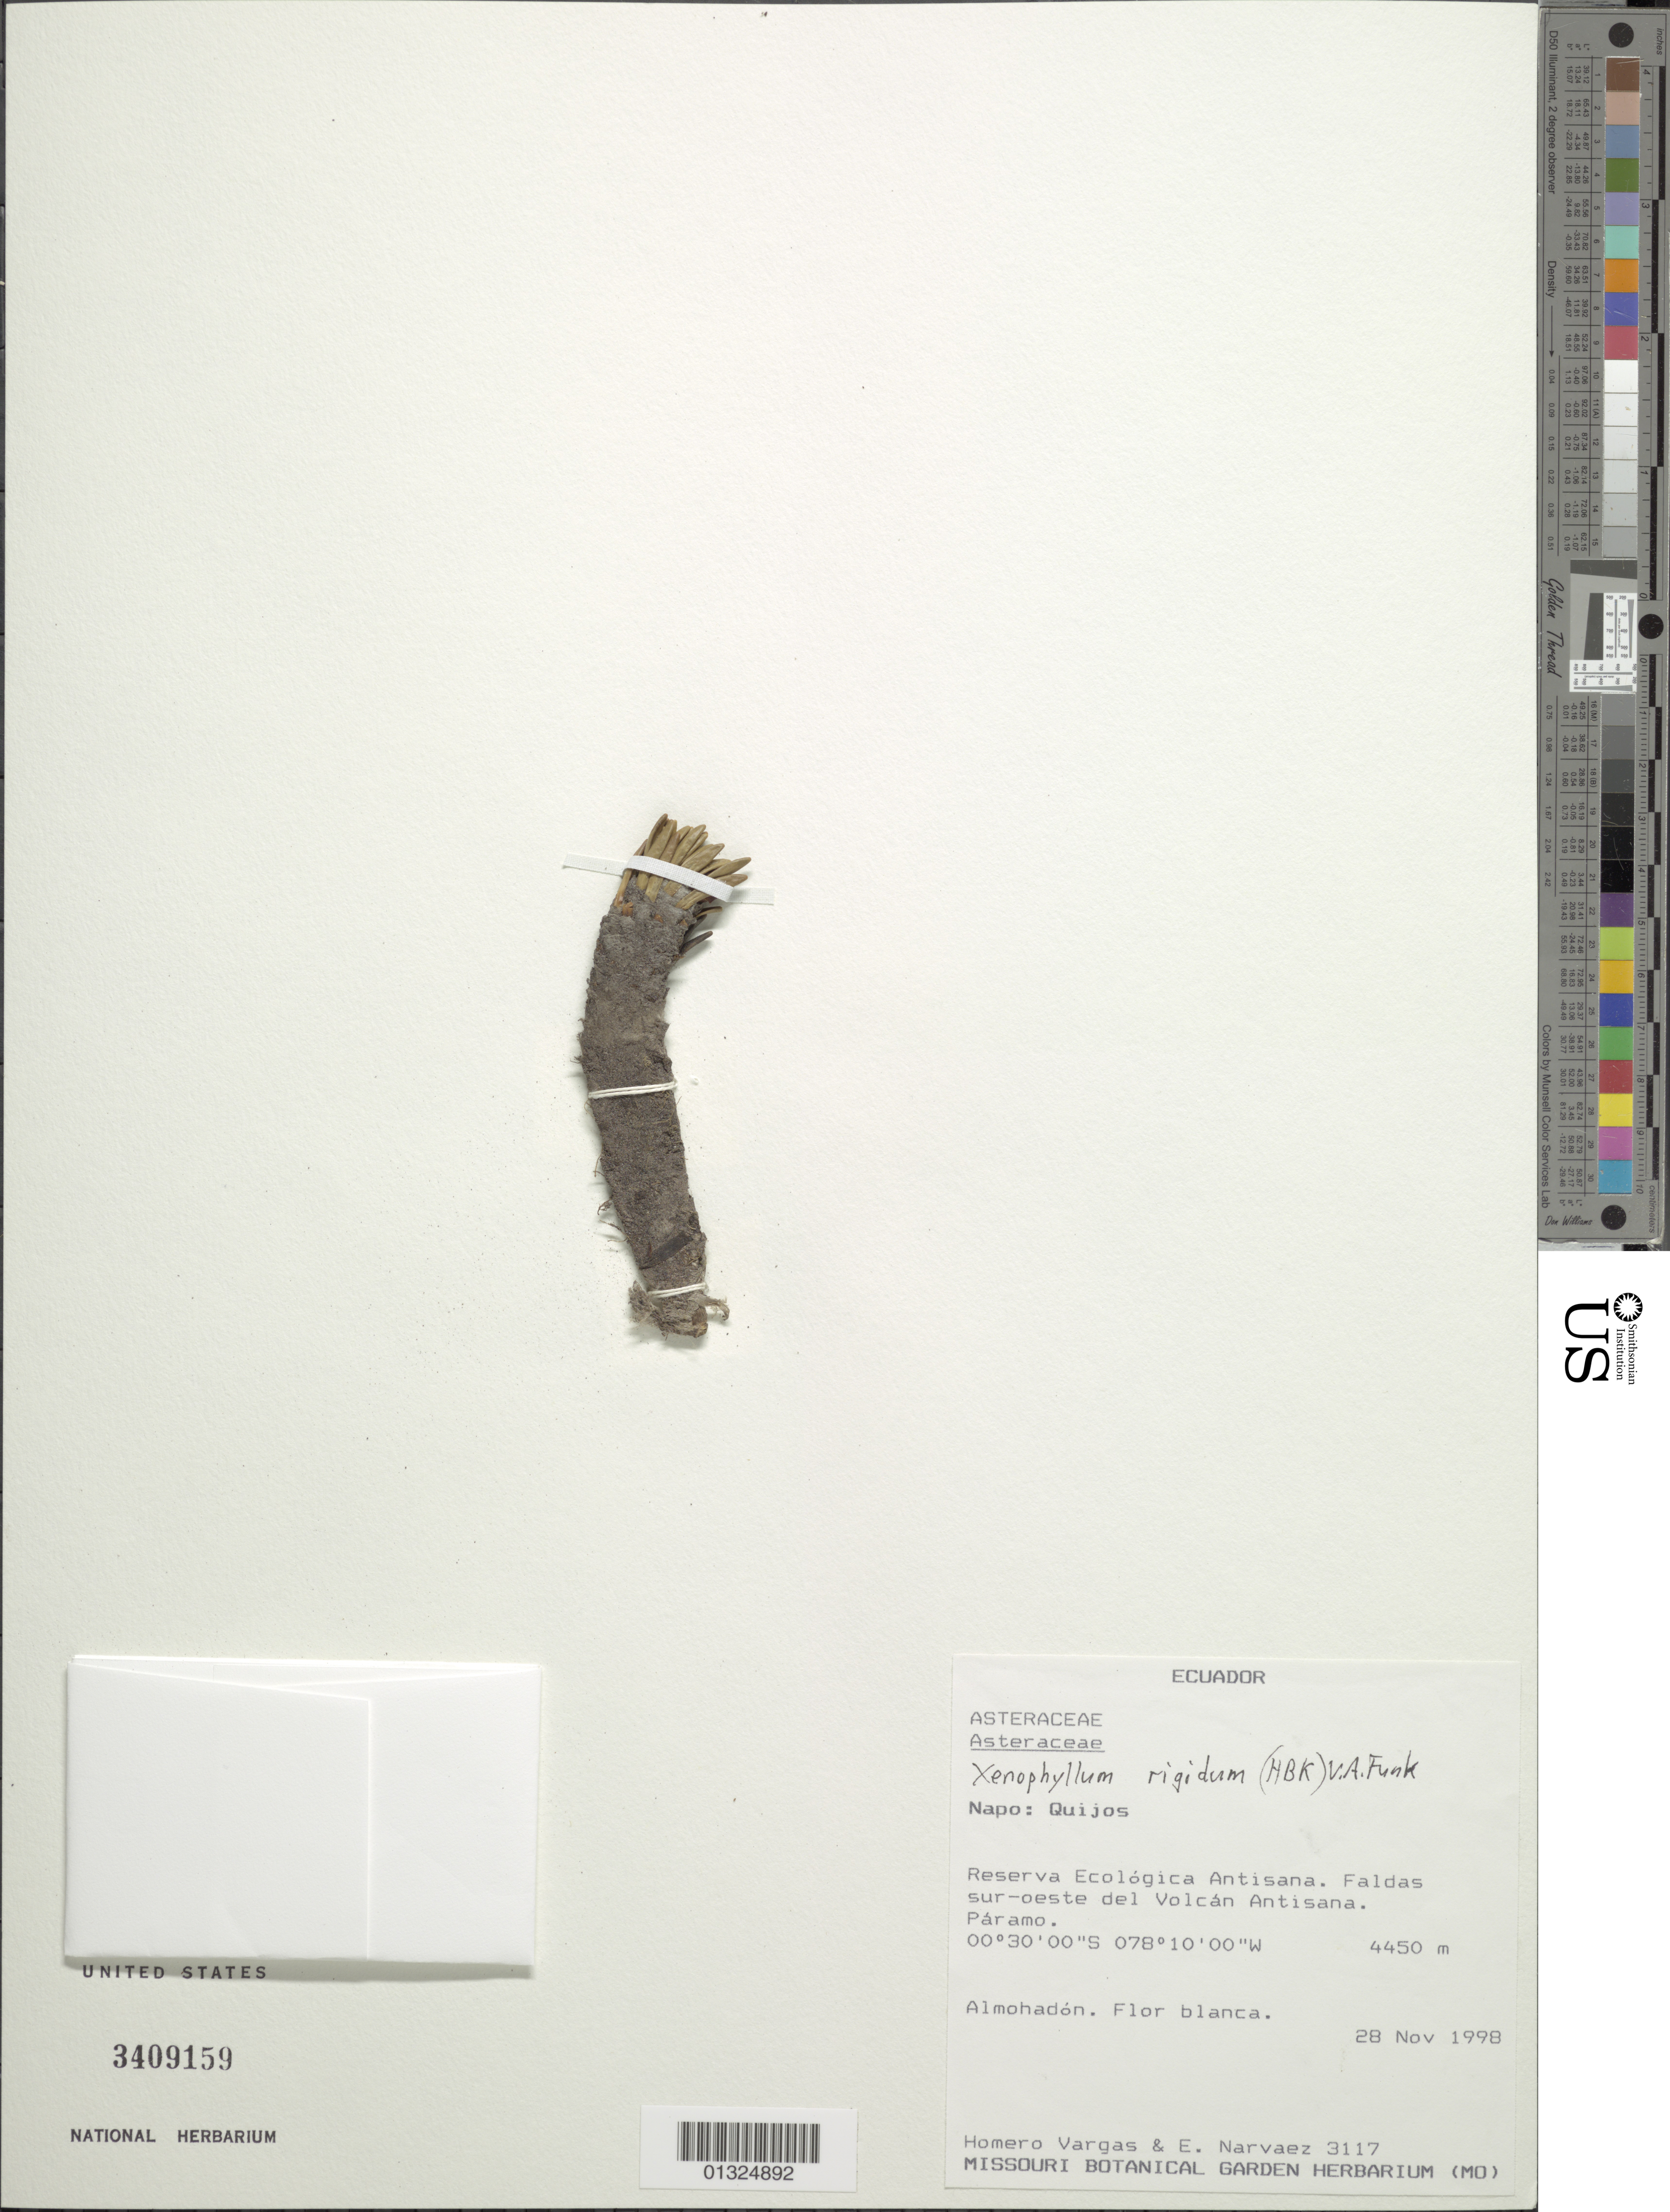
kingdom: Plantae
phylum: Tracheophyta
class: Magnoliopsida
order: Asterales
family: Asteraceae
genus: Xenophyllum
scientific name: Xenophyllum rigidum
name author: (Kunth) V.A. Funk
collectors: H. Vargas & E. Narváez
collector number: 3117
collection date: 1998-11-28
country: Ecuador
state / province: Napo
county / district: Quijos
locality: Reserva Ecologica Antisana. Faldas sur-oeste del Volcan Antisana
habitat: Paramo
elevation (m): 4450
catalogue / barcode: US 3409159